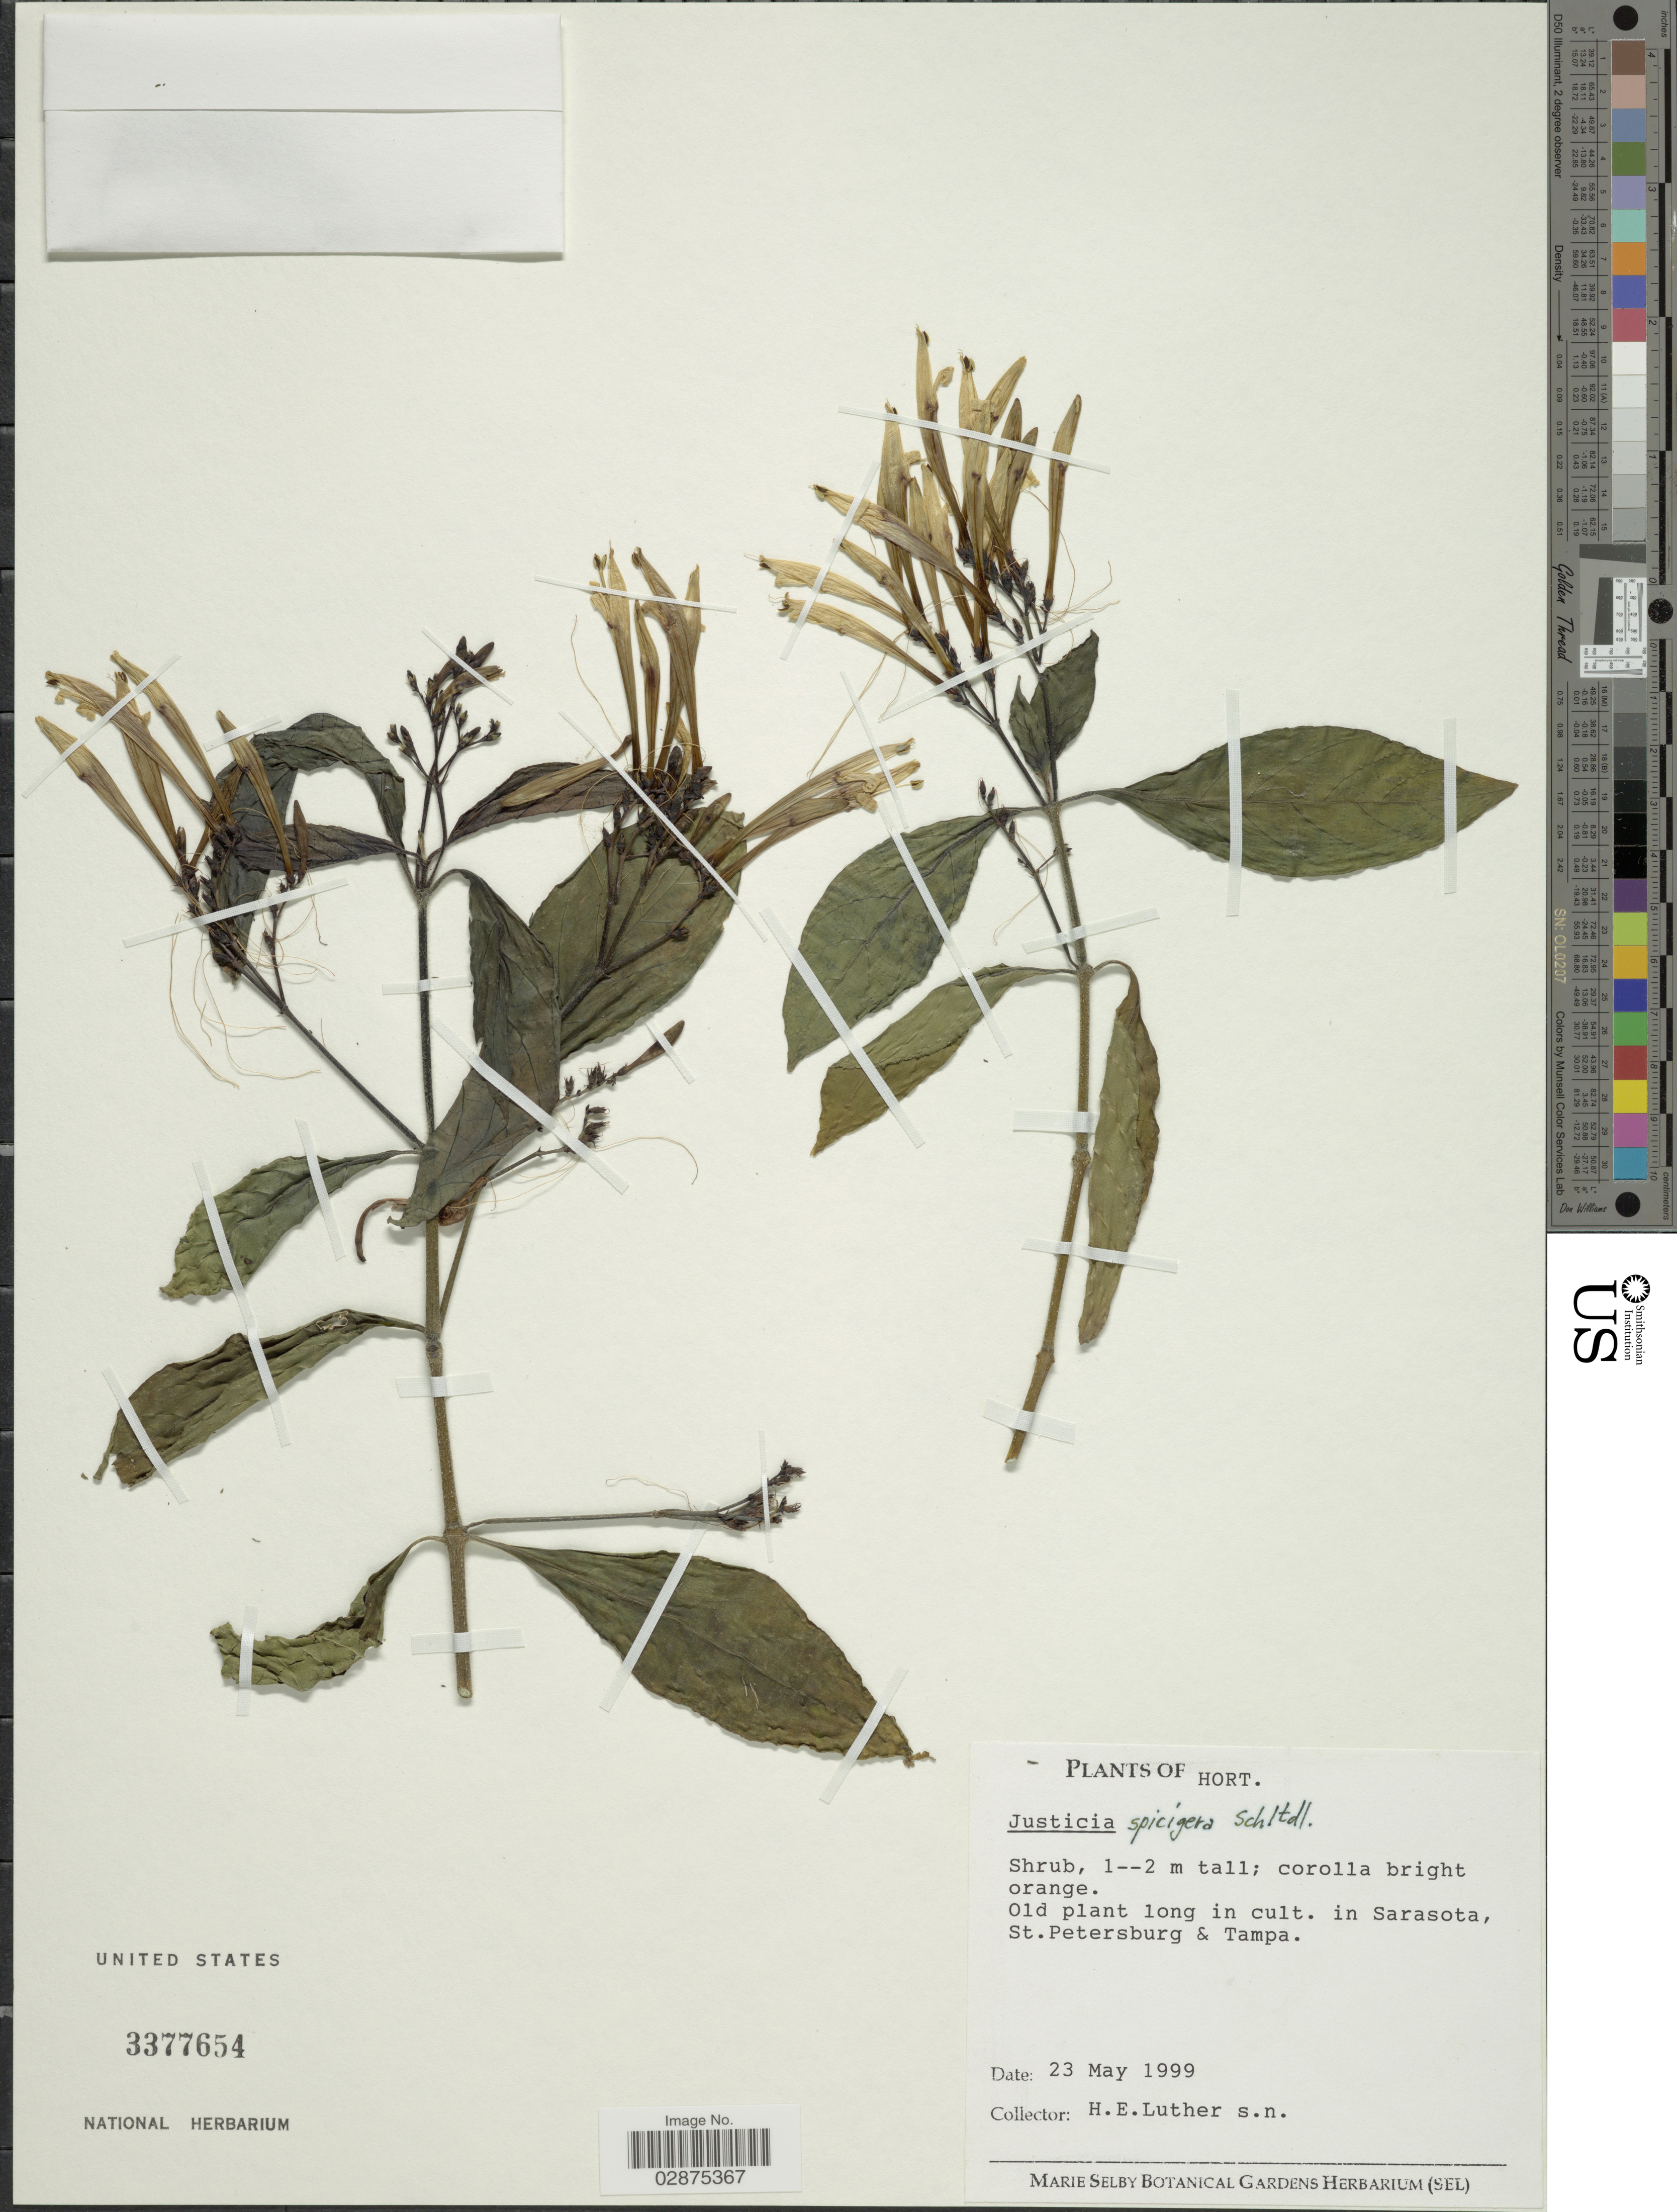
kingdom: Plantae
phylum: Tracheophyta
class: Magnoliopsida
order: Lamiales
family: Acanthaceae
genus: Justicia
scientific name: Justicia spicigera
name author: Schltdl.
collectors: Hans E. Luther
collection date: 1999-05-23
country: Russian Federation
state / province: St. Petersburg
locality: Old plant long in cult. in Sarasota, St. Petersburg & Tampa.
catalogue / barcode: US 3377654